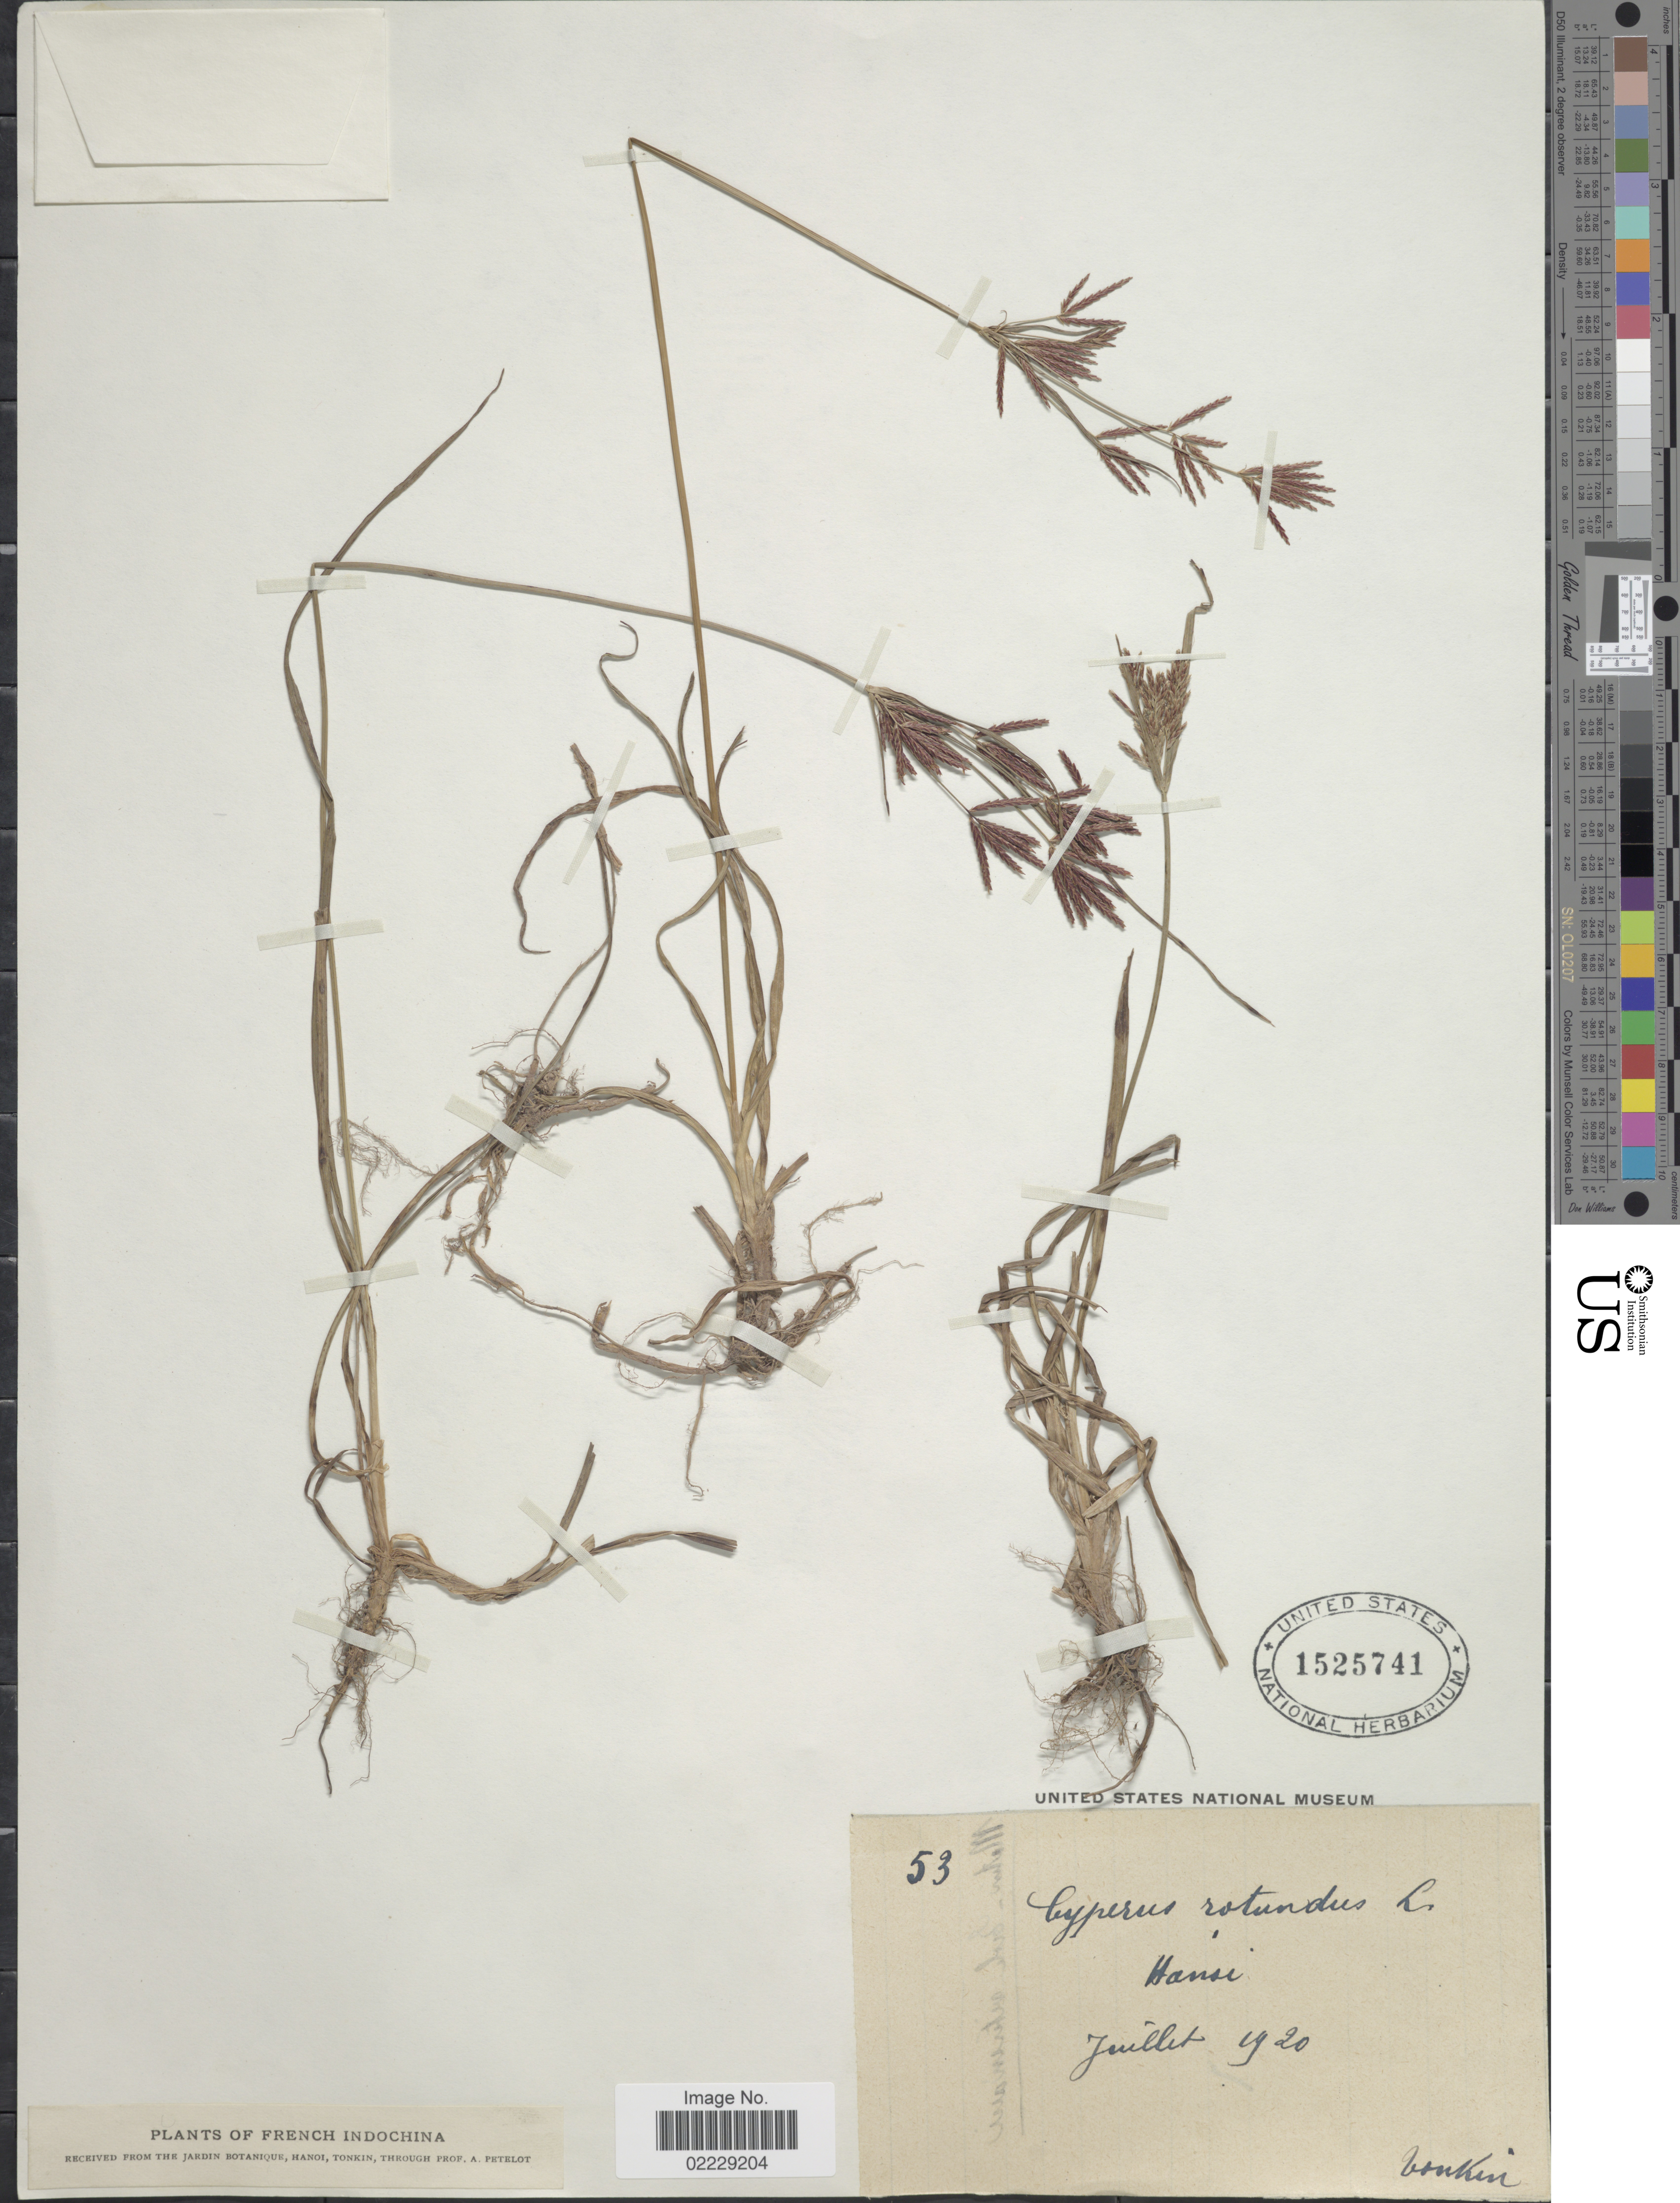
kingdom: Plantae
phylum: Tracheophyta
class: Liliopsida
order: Poales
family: Cyperaceae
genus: Cyperus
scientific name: Cyperus rotundus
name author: L.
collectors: A. Petelot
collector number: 53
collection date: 1920-07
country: Vietnam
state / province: Ha Noi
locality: Tonkin. French Indochina, Hanoi.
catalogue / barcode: US 1525741